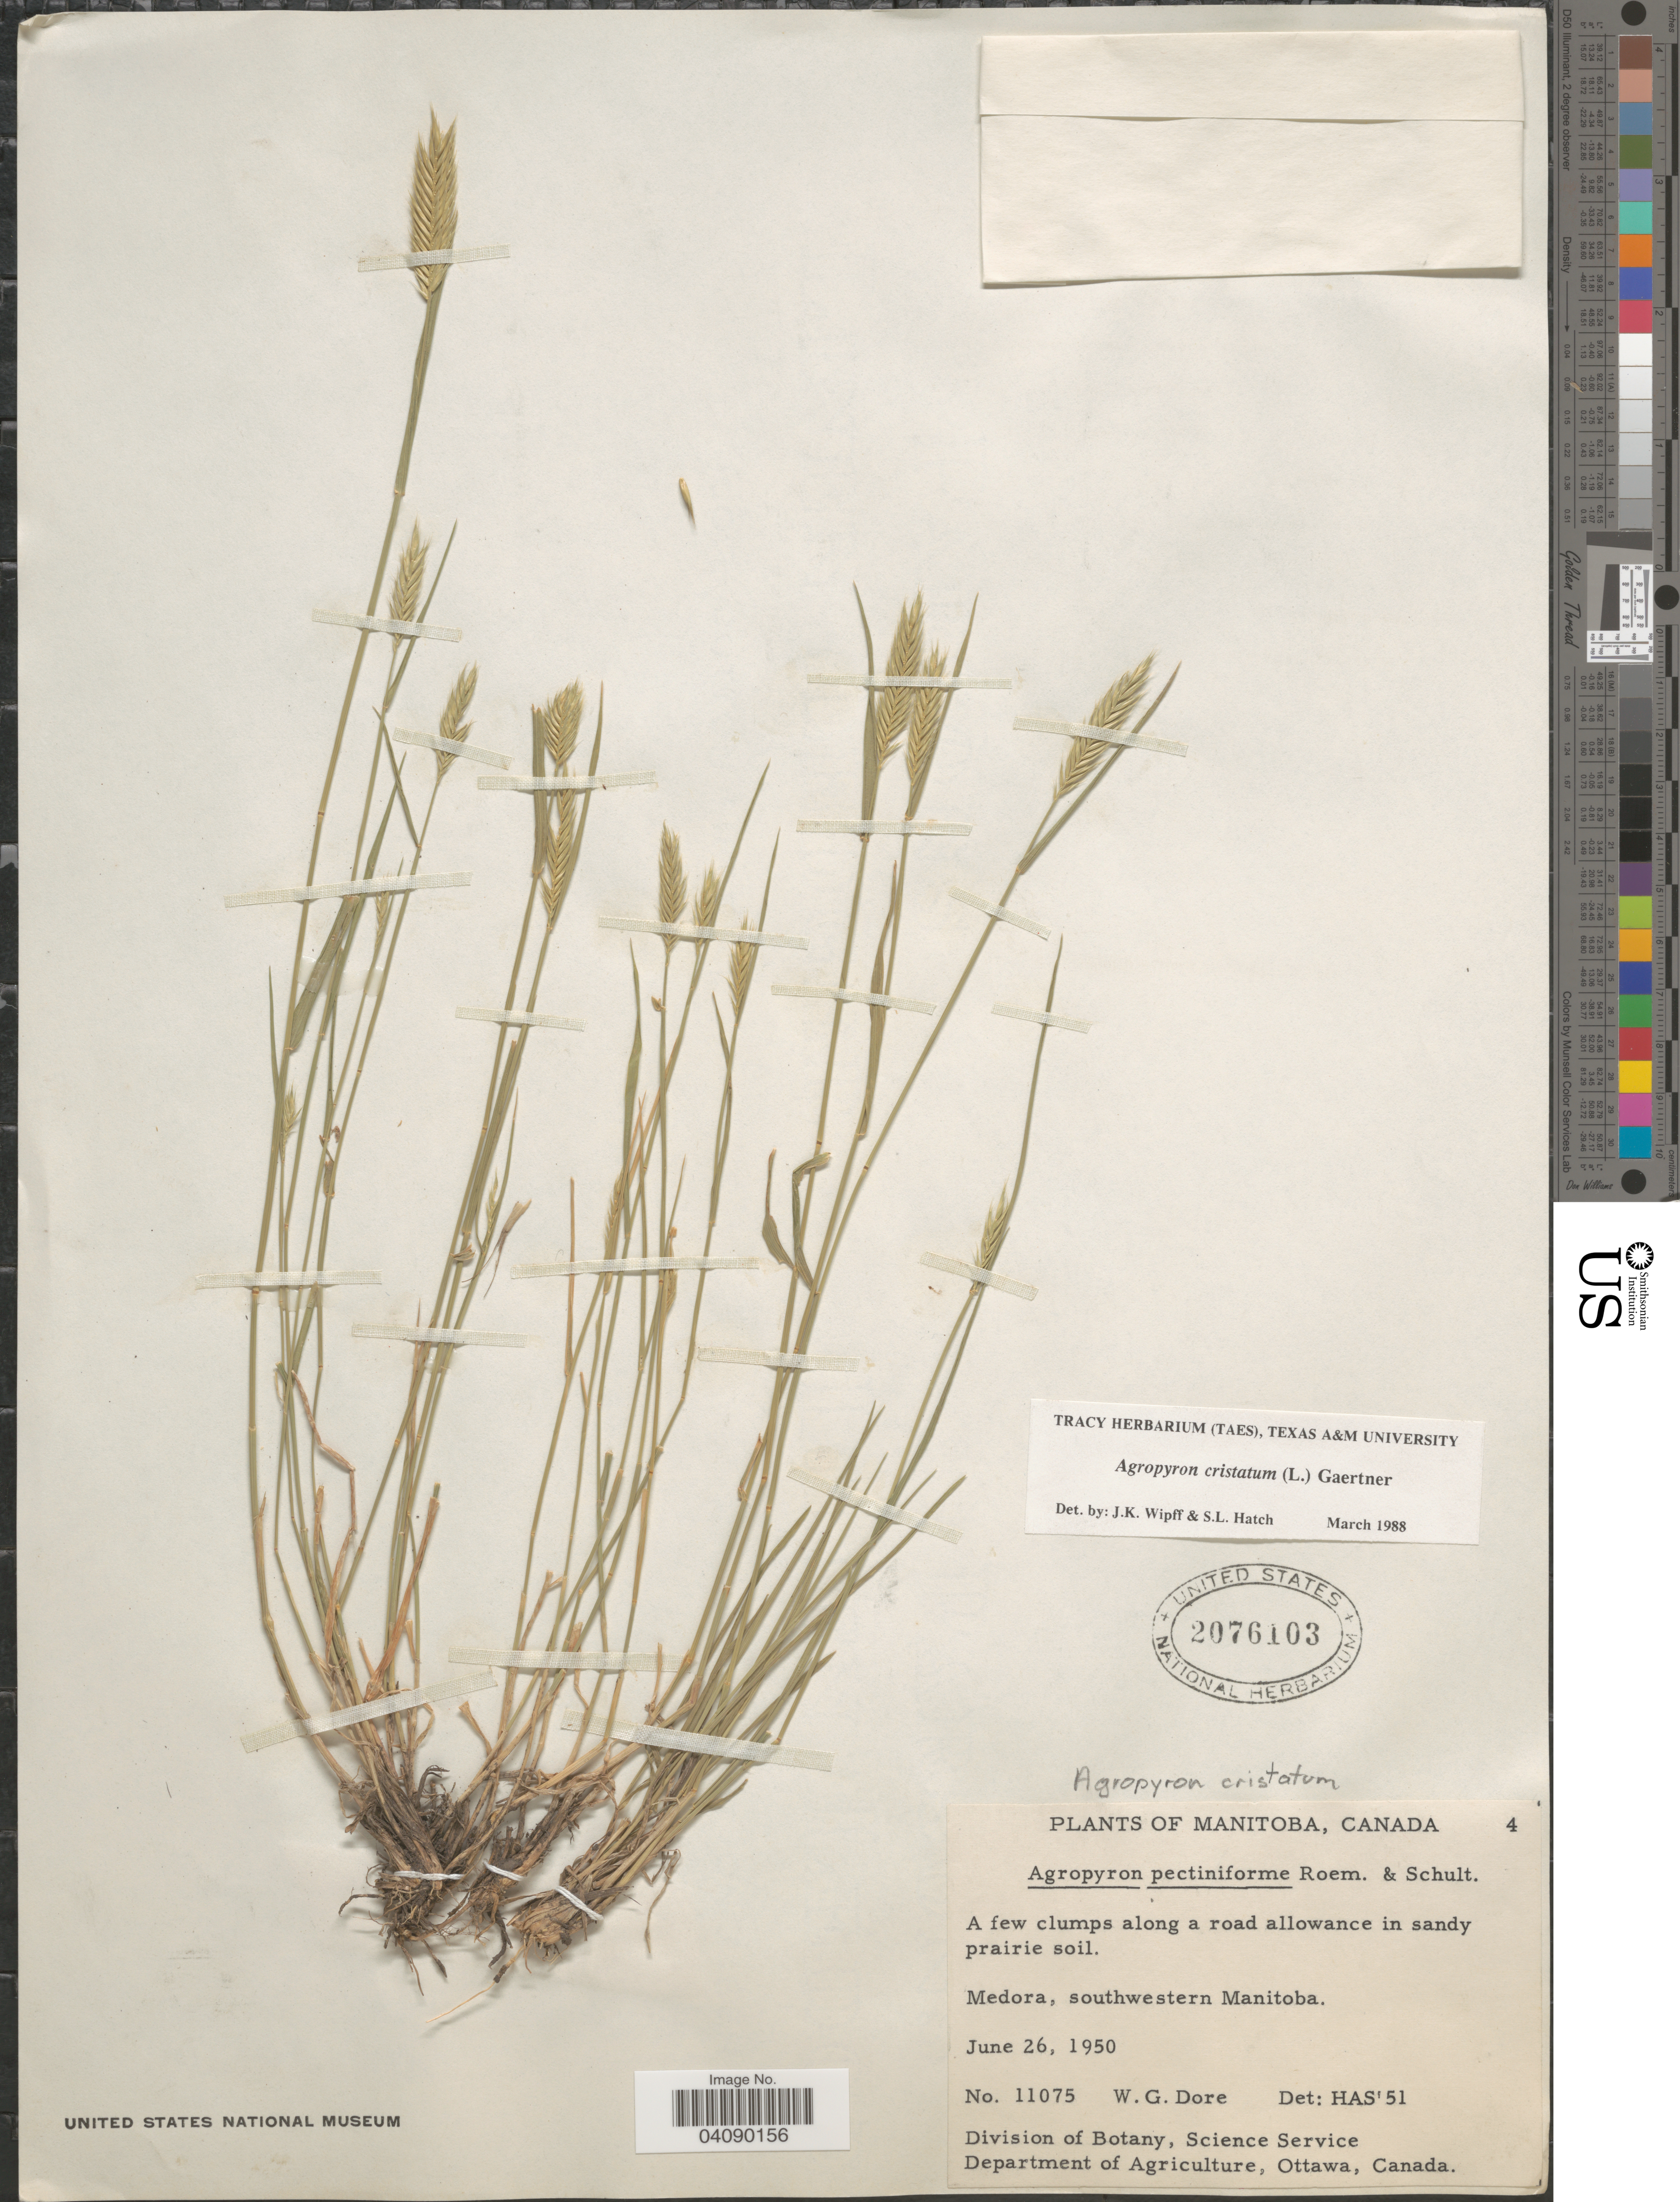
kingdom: Plantae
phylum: Tracheophyta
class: Liliopsida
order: Poales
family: Poaceae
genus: Agropyron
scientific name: Agropyron cristatum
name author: (L.) Gaertn.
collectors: W. Dore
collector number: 11075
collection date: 1950-06-26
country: Canada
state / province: Manitoba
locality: A few clumps along a road allowance in sandy prairie soil. Medora, southwestern Manitoba.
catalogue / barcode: US 2076103